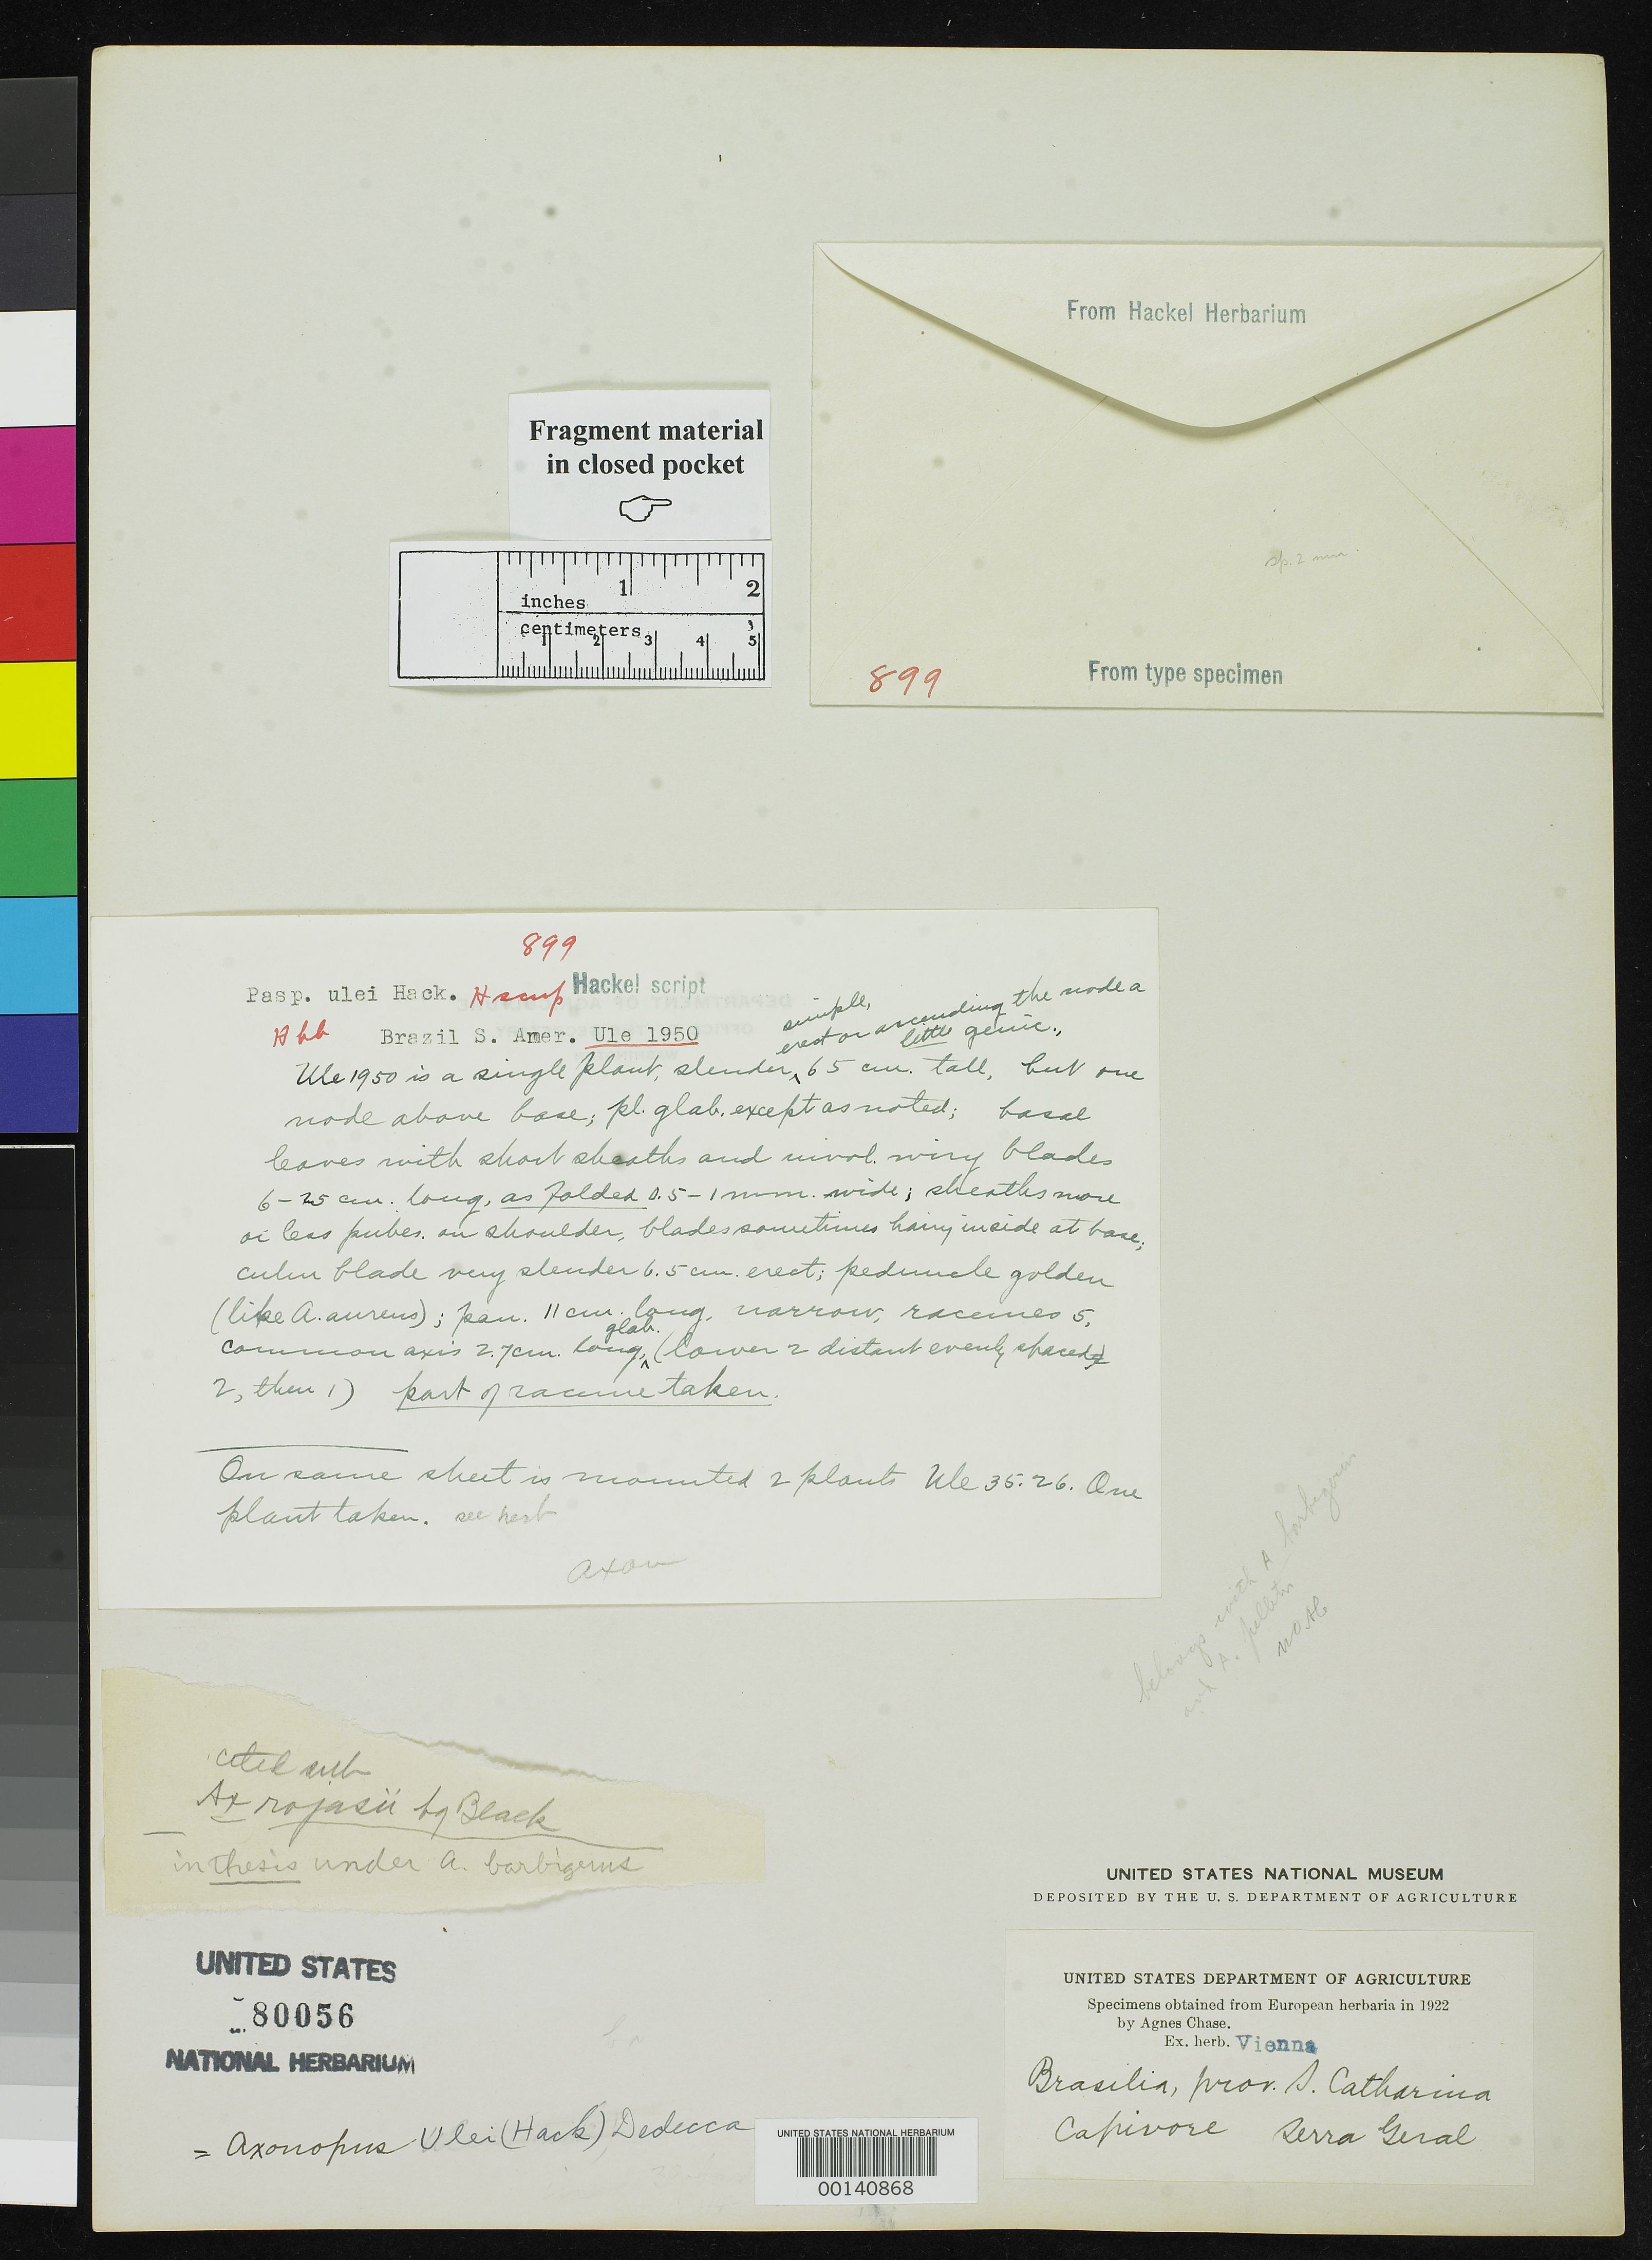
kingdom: Plantae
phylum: Tracheophyta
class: Liliopsida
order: Poales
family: Poaceae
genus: Paspalum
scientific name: Paspalum ulei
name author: Hack.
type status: Type Fragment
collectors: E. H. Ule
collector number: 1950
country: Brazil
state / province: Santa Catarina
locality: Capivore, Serra Geral.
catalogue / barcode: US 80056